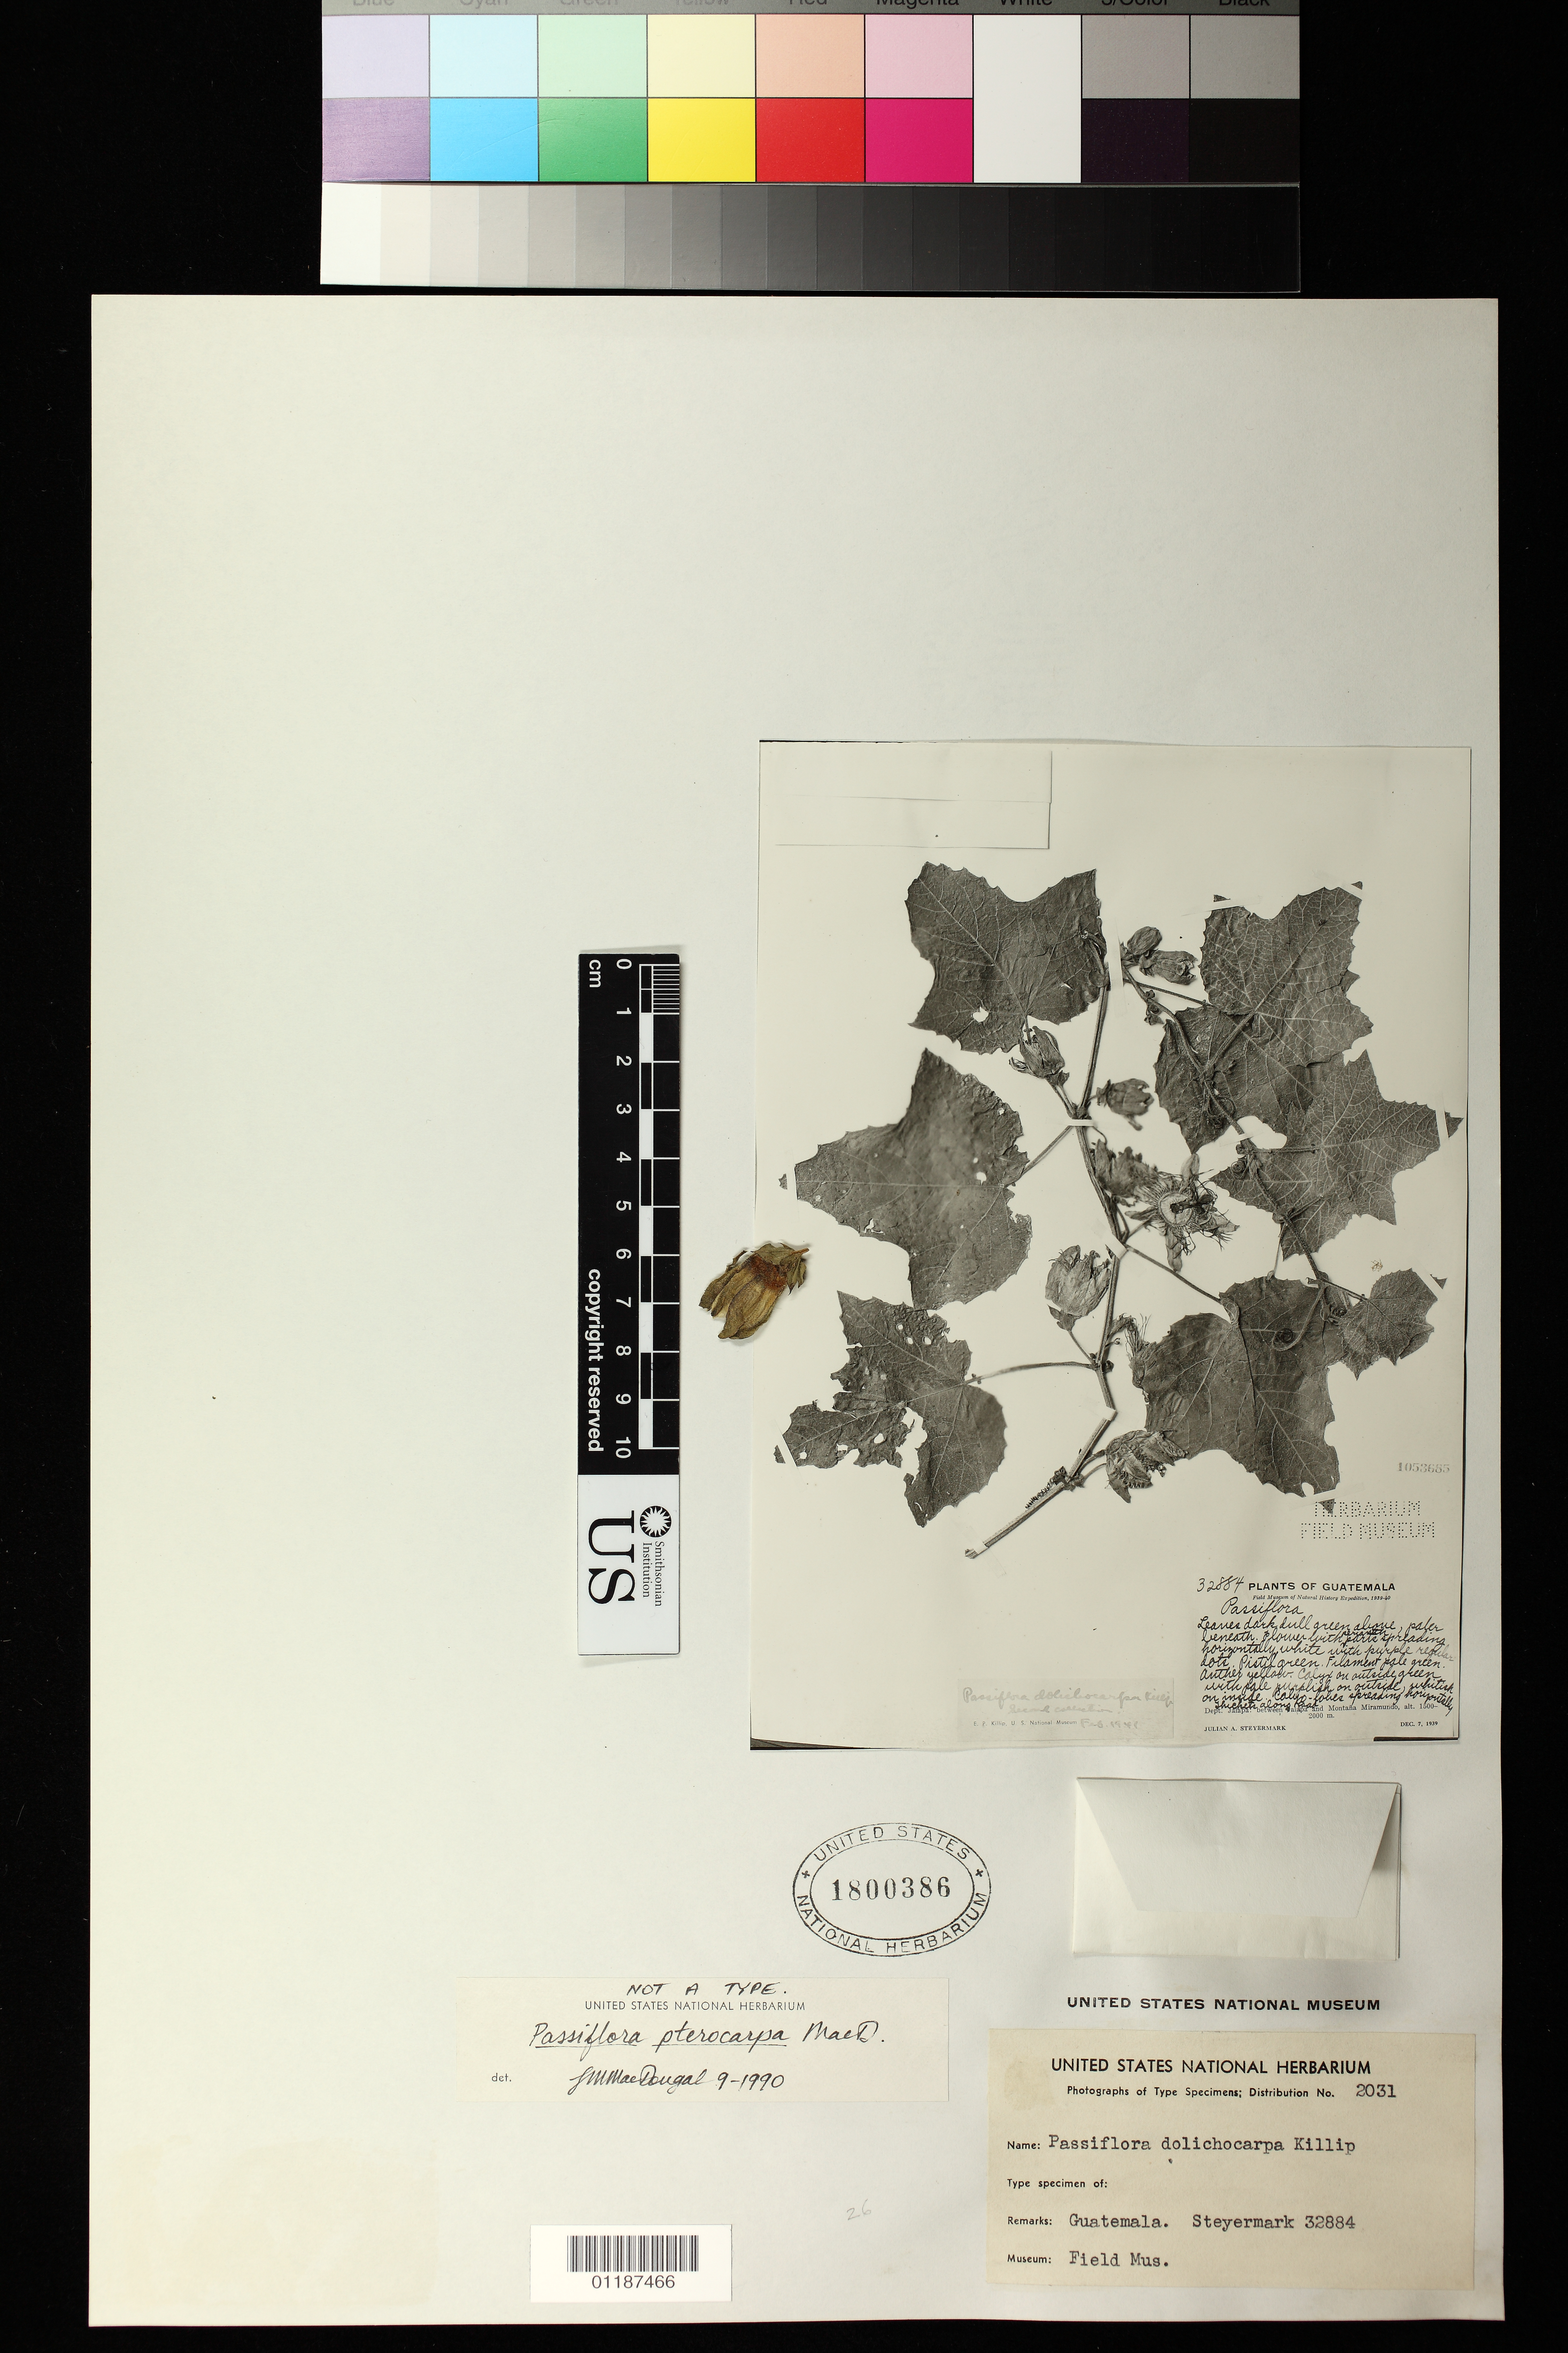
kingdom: Plantae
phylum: Tracheophyta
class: Magnoliopsida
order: Malpighiales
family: Passifloraceae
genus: Passiflora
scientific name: Passiflora pterocarpa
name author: J.M. MacDougal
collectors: J. Steyermark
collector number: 32884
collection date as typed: Dec 7 1939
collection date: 1939-12-07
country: Guatemala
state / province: Jalapa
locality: Between Jalapa and Montana Miramundo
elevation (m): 1500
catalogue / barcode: US 1800386